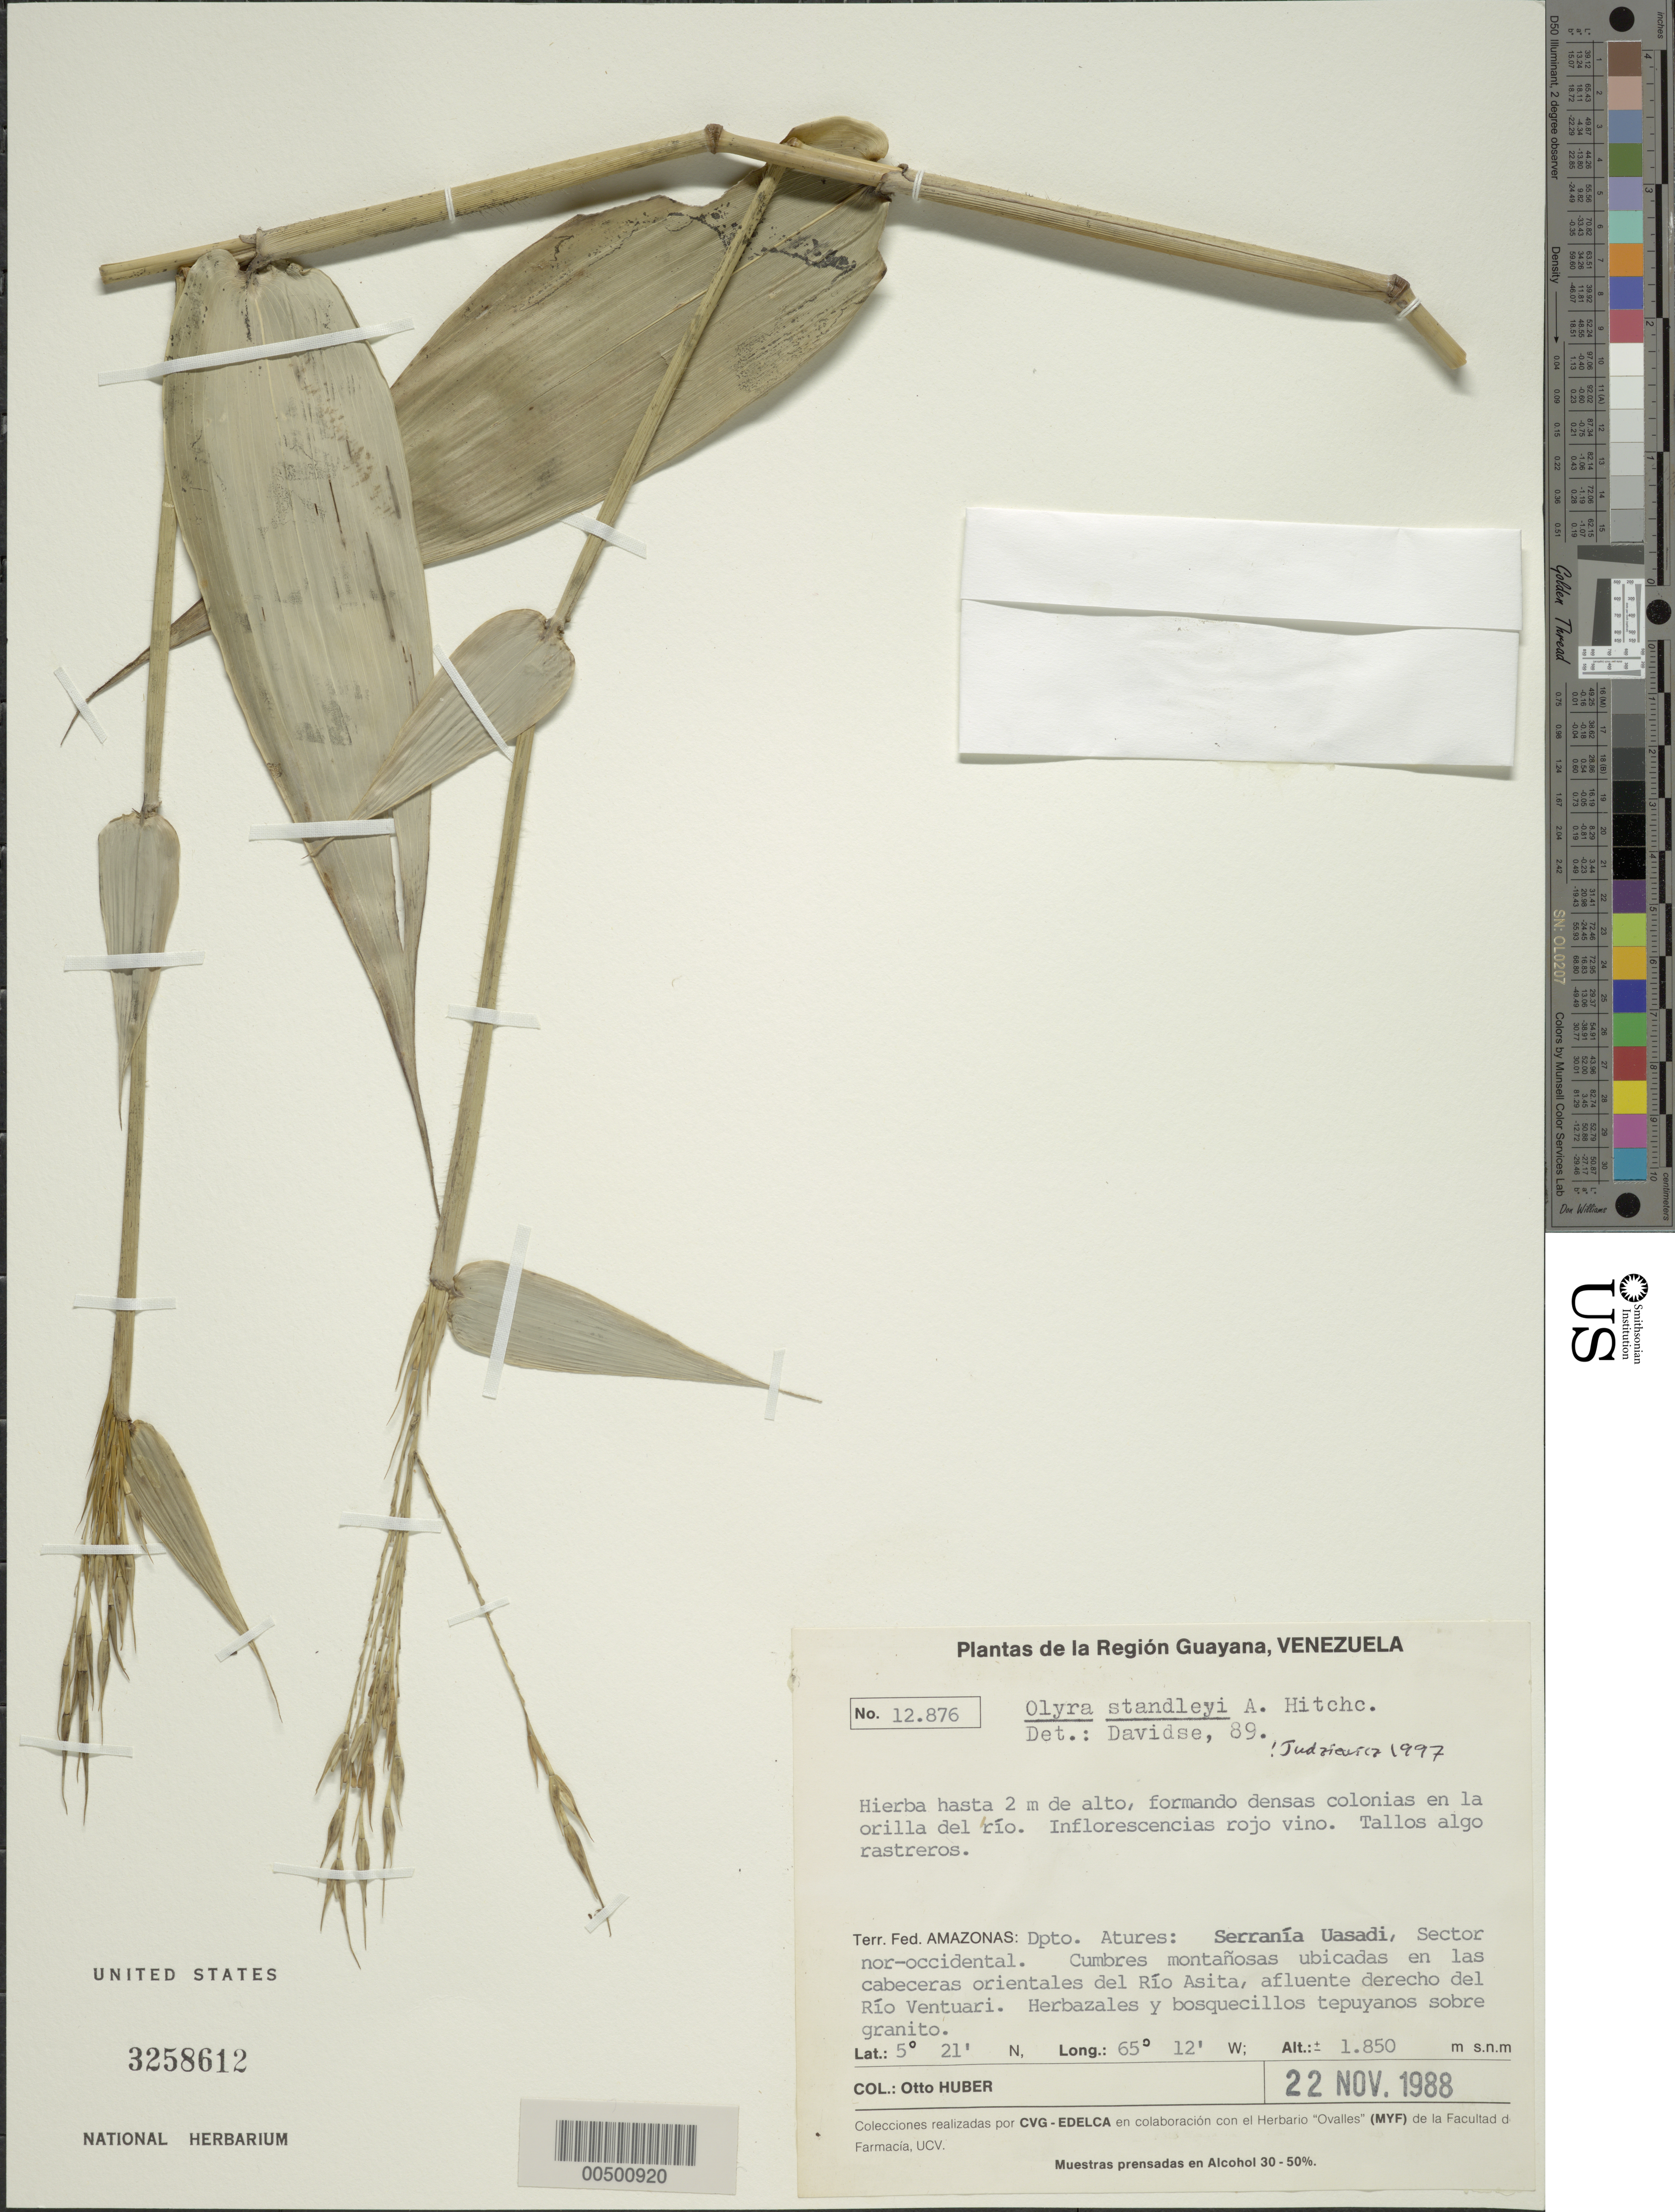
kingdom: Plantae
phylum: Tracheophyta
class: Liliopsida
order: Poales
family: Poaceae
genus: Olyra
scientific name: Olyra standleyi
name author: Hitchc.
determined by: Davidse, Gerrit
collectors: O. Huber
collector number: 12876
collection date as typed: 22 Nov 1988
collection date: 1988-11-22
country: Venezuela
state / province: Amazonas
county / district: Atures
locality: Serrania uasadi, sector nor-occidental. cumbres montanosas ubicadas en las cabeceras orientales del rio asita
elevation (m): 1850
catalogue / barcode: US 3258612